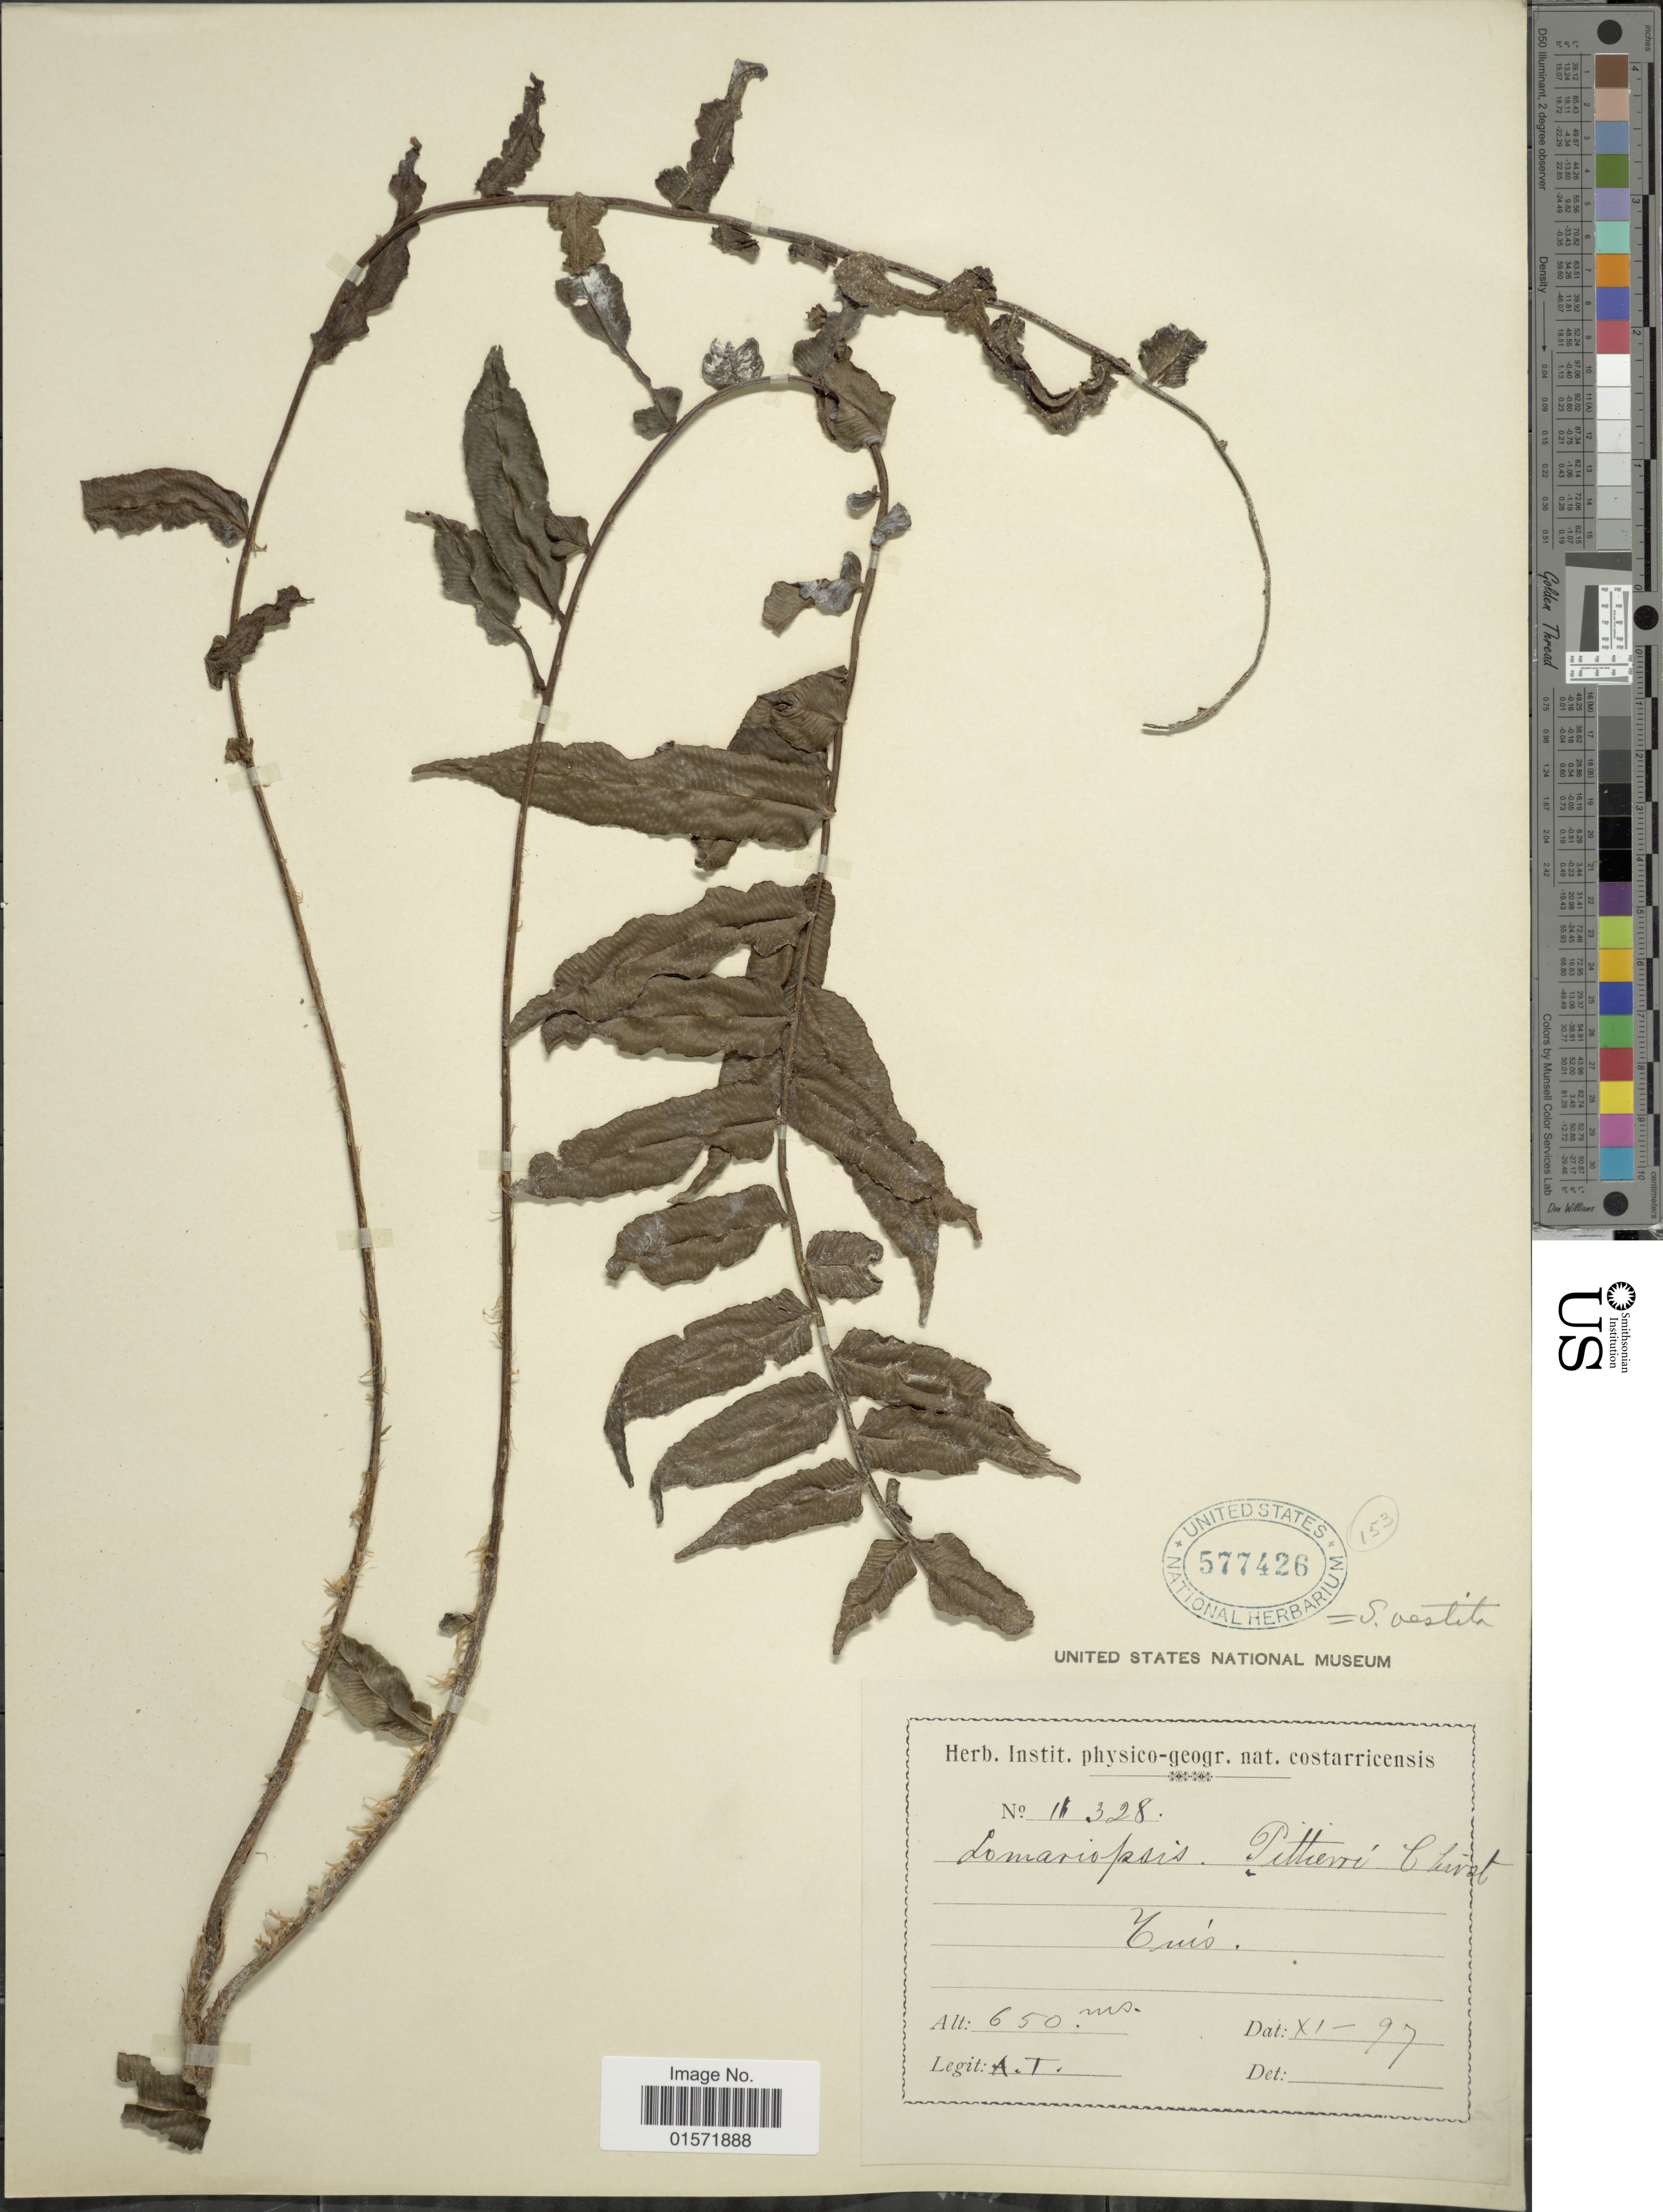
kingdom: Plantae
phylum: Tracheophyta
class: Polypodiopsida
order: Polypodiales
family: Lomariopsidaceae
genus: Lomariopsis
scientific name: Lomariopsis vestita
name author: E. Fourn.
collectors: A. T.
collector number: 11328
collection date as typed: Transcribed d/m/y: /11/97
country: Costa Rica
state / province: Cartago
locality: Tuis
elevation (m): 650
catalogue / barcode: US 577426